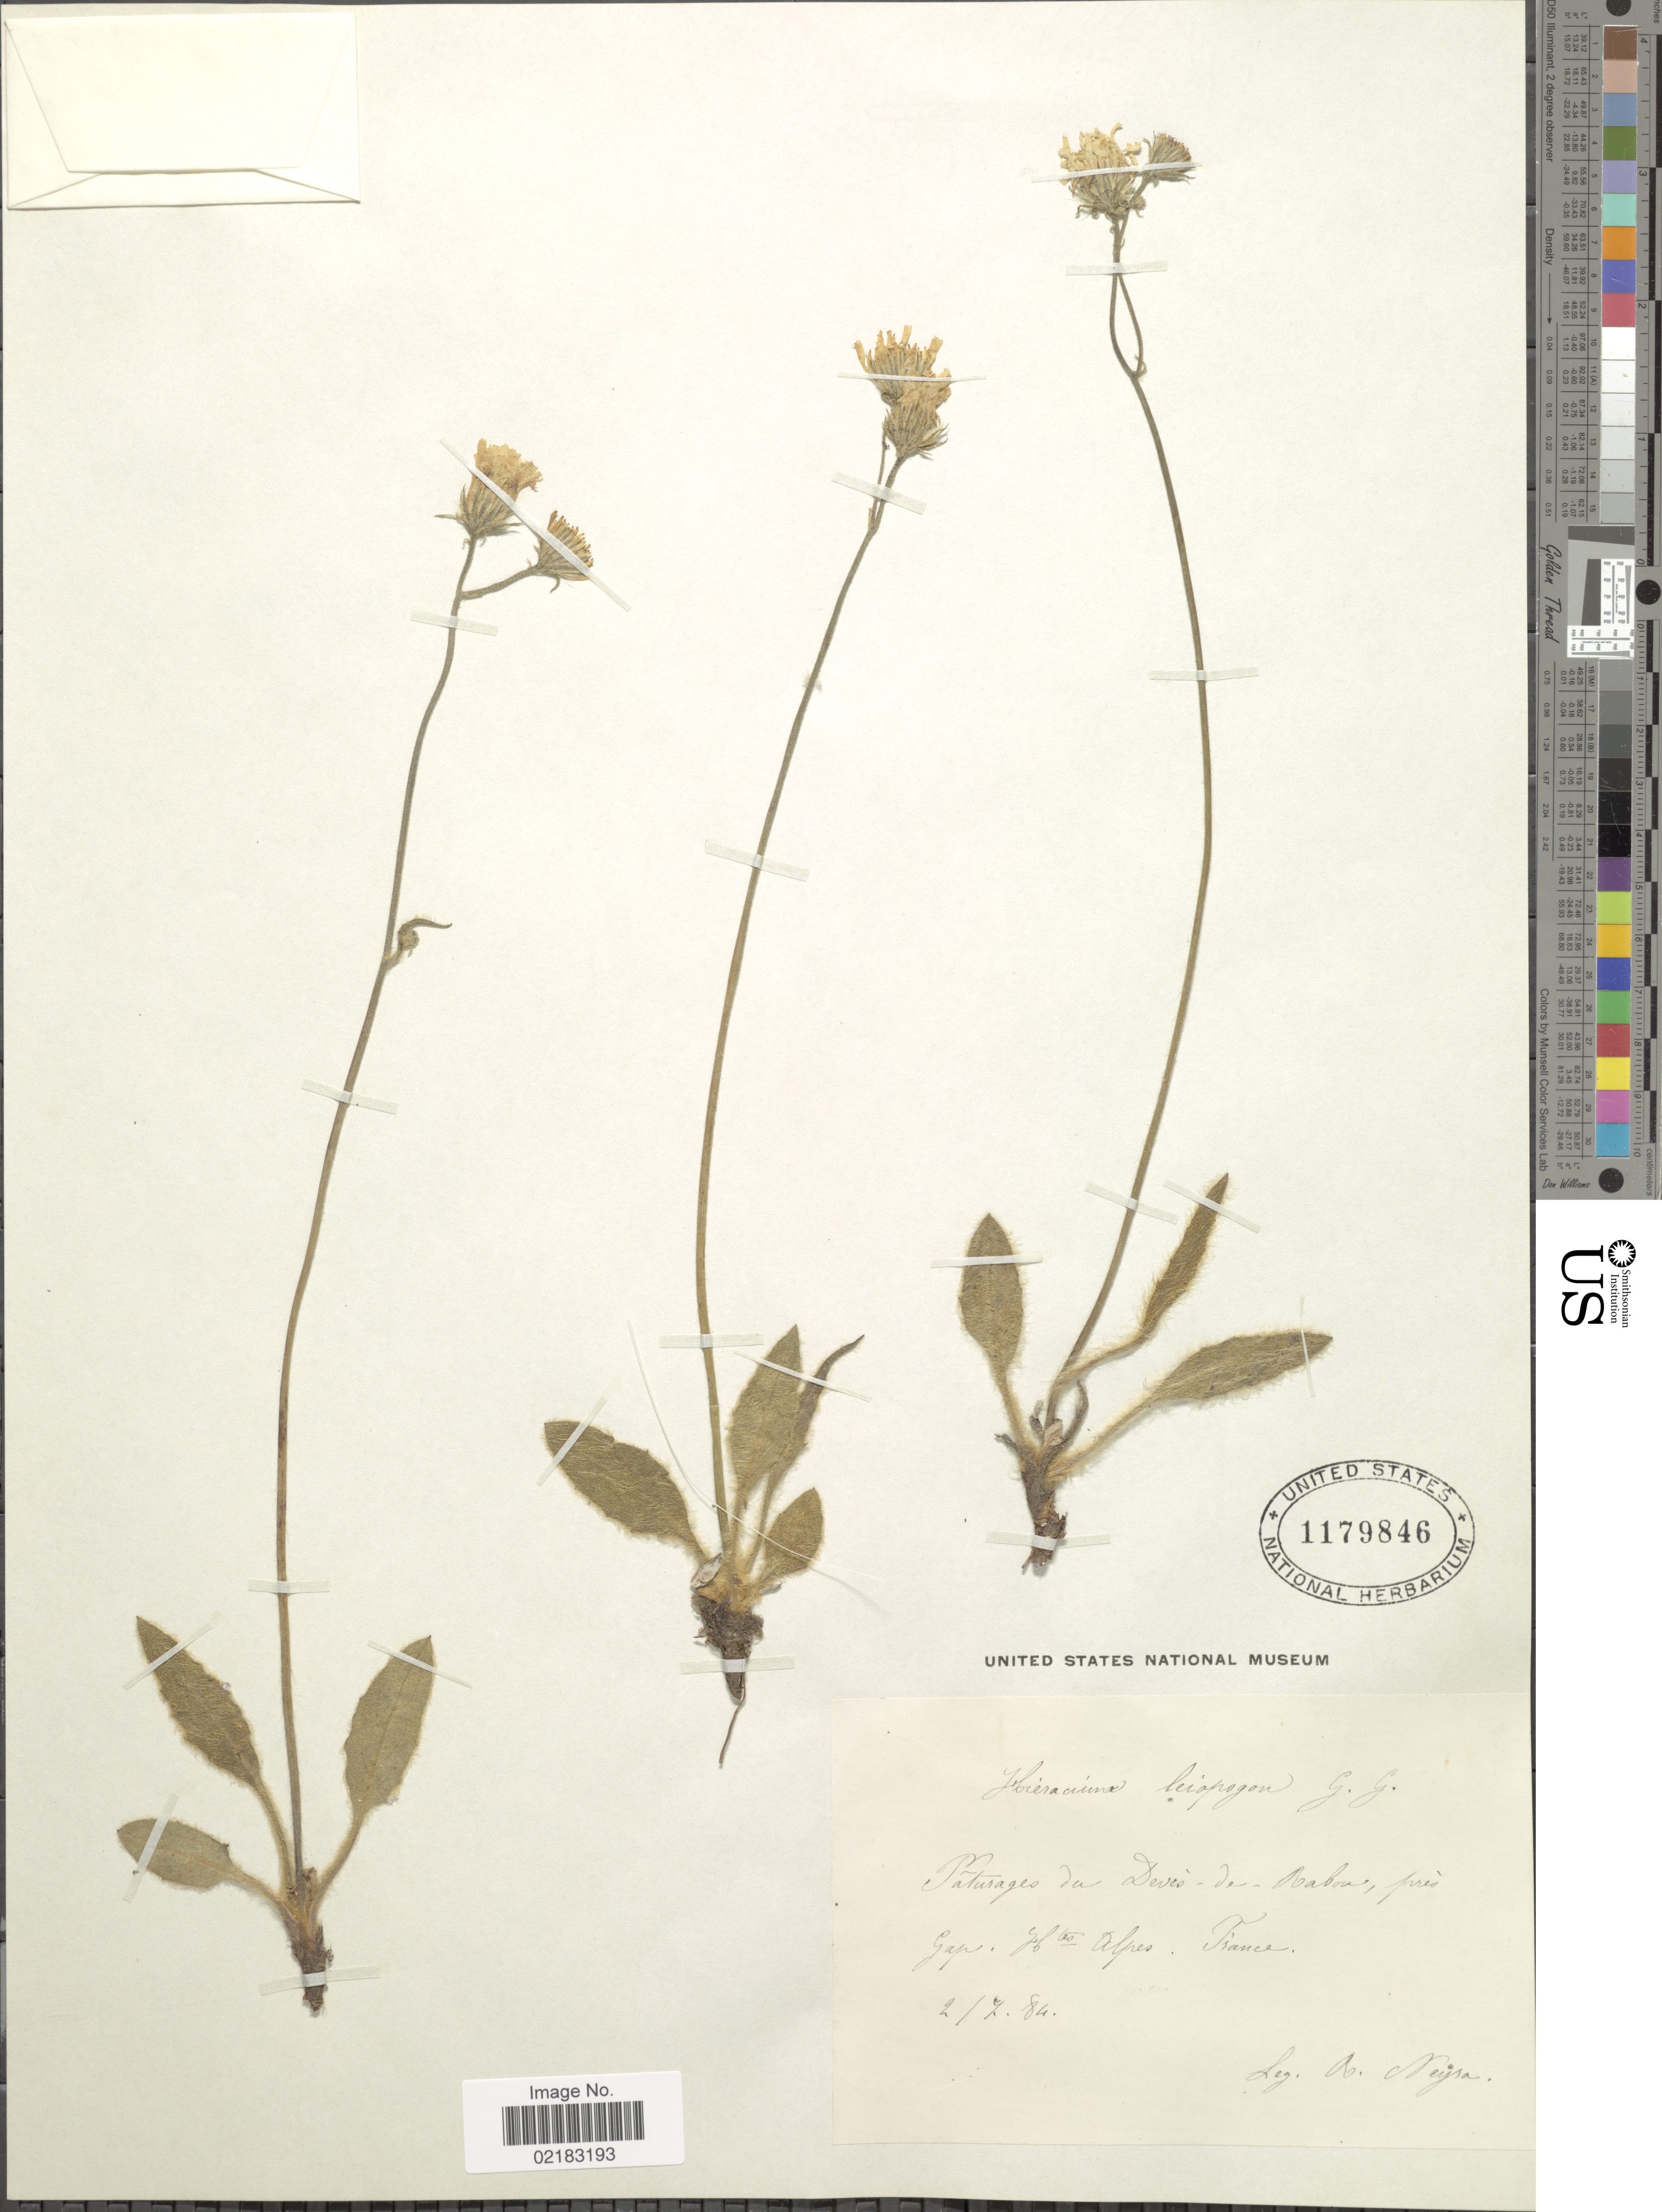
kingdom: Plantae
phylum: Tracheophyta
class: Magnoliopsida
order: Asterales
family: Asteraceae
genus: Hieracium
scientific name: Hieracium leiopogon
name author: Gren.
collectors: R. Neyra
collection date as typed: Transcribed d/m/y: 2/7/84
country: France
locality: Gap jeftes Alpes [interpreted]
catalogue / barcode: US 1179846